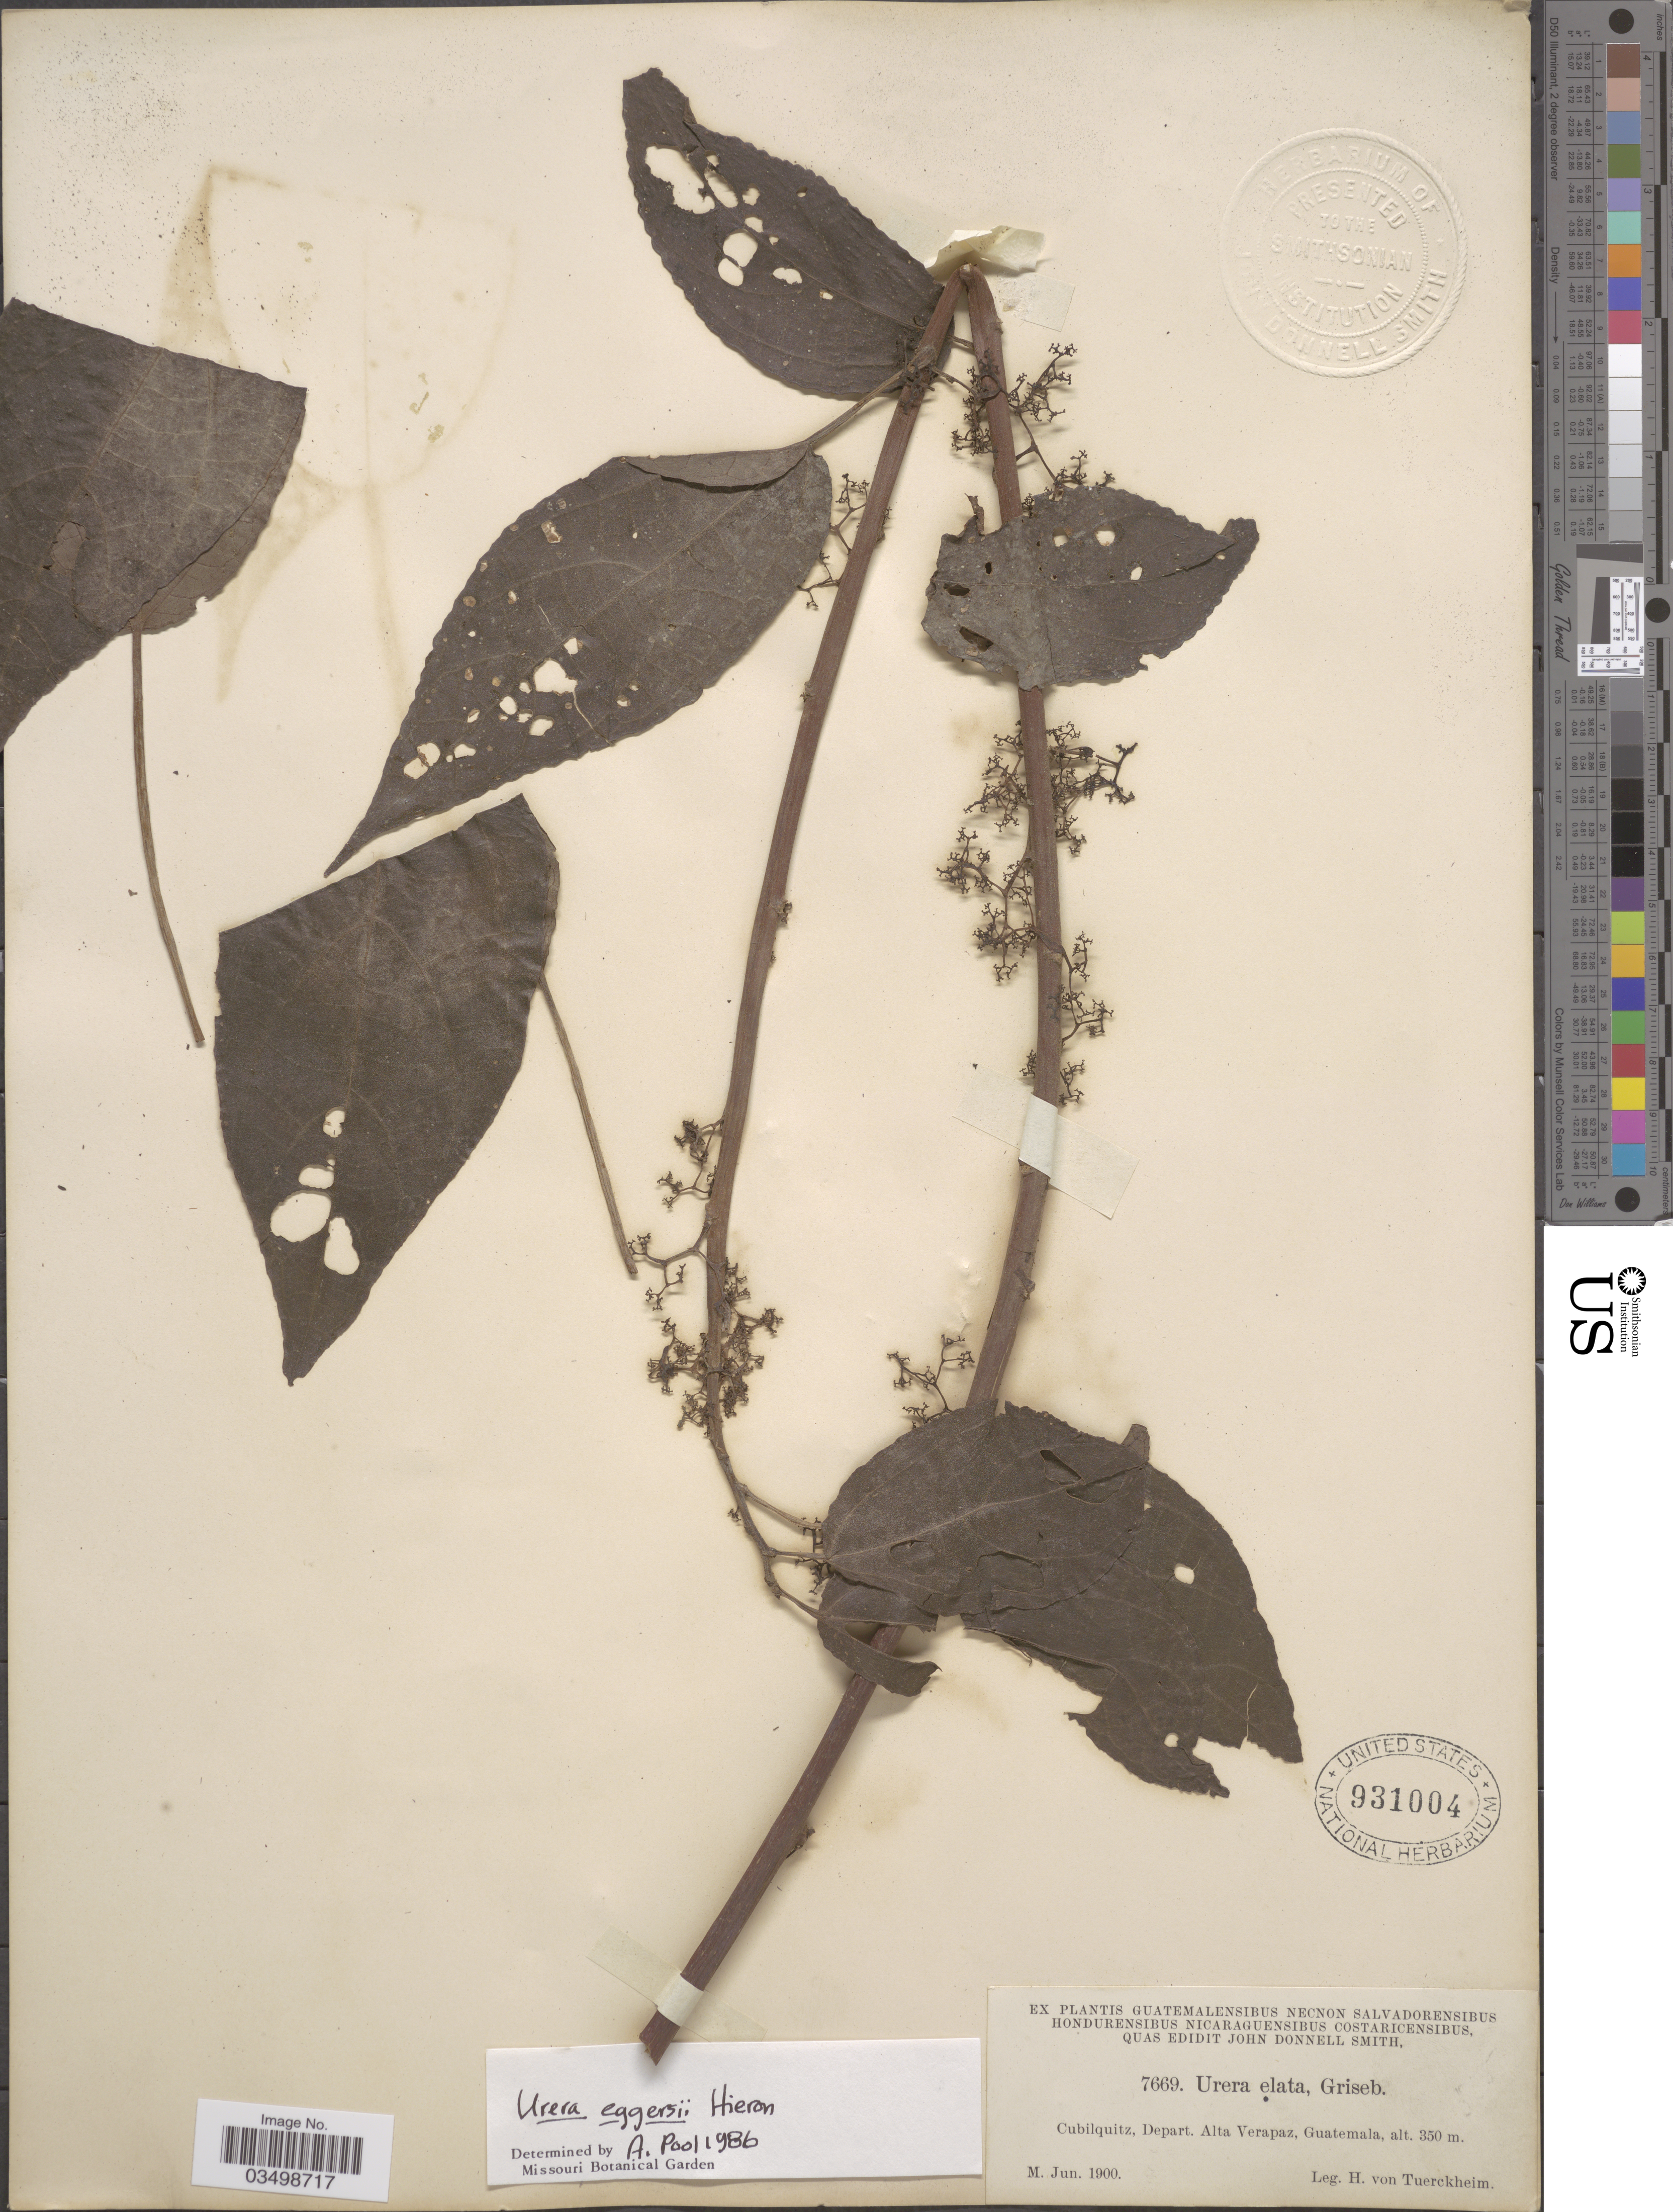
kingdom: Plantae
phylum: Tracheophyta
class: Magnoliopsida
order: Rosales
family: Urticaceae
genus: Urera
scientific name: Urera simplex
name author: Wedd.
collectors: H. von Türckheim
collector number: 7669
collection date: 1900-06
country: Guatemala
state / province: Alta Verapaz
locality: Cubilquitz, Depart. Alta Verapaz.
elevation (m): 350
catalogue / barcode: US 931004